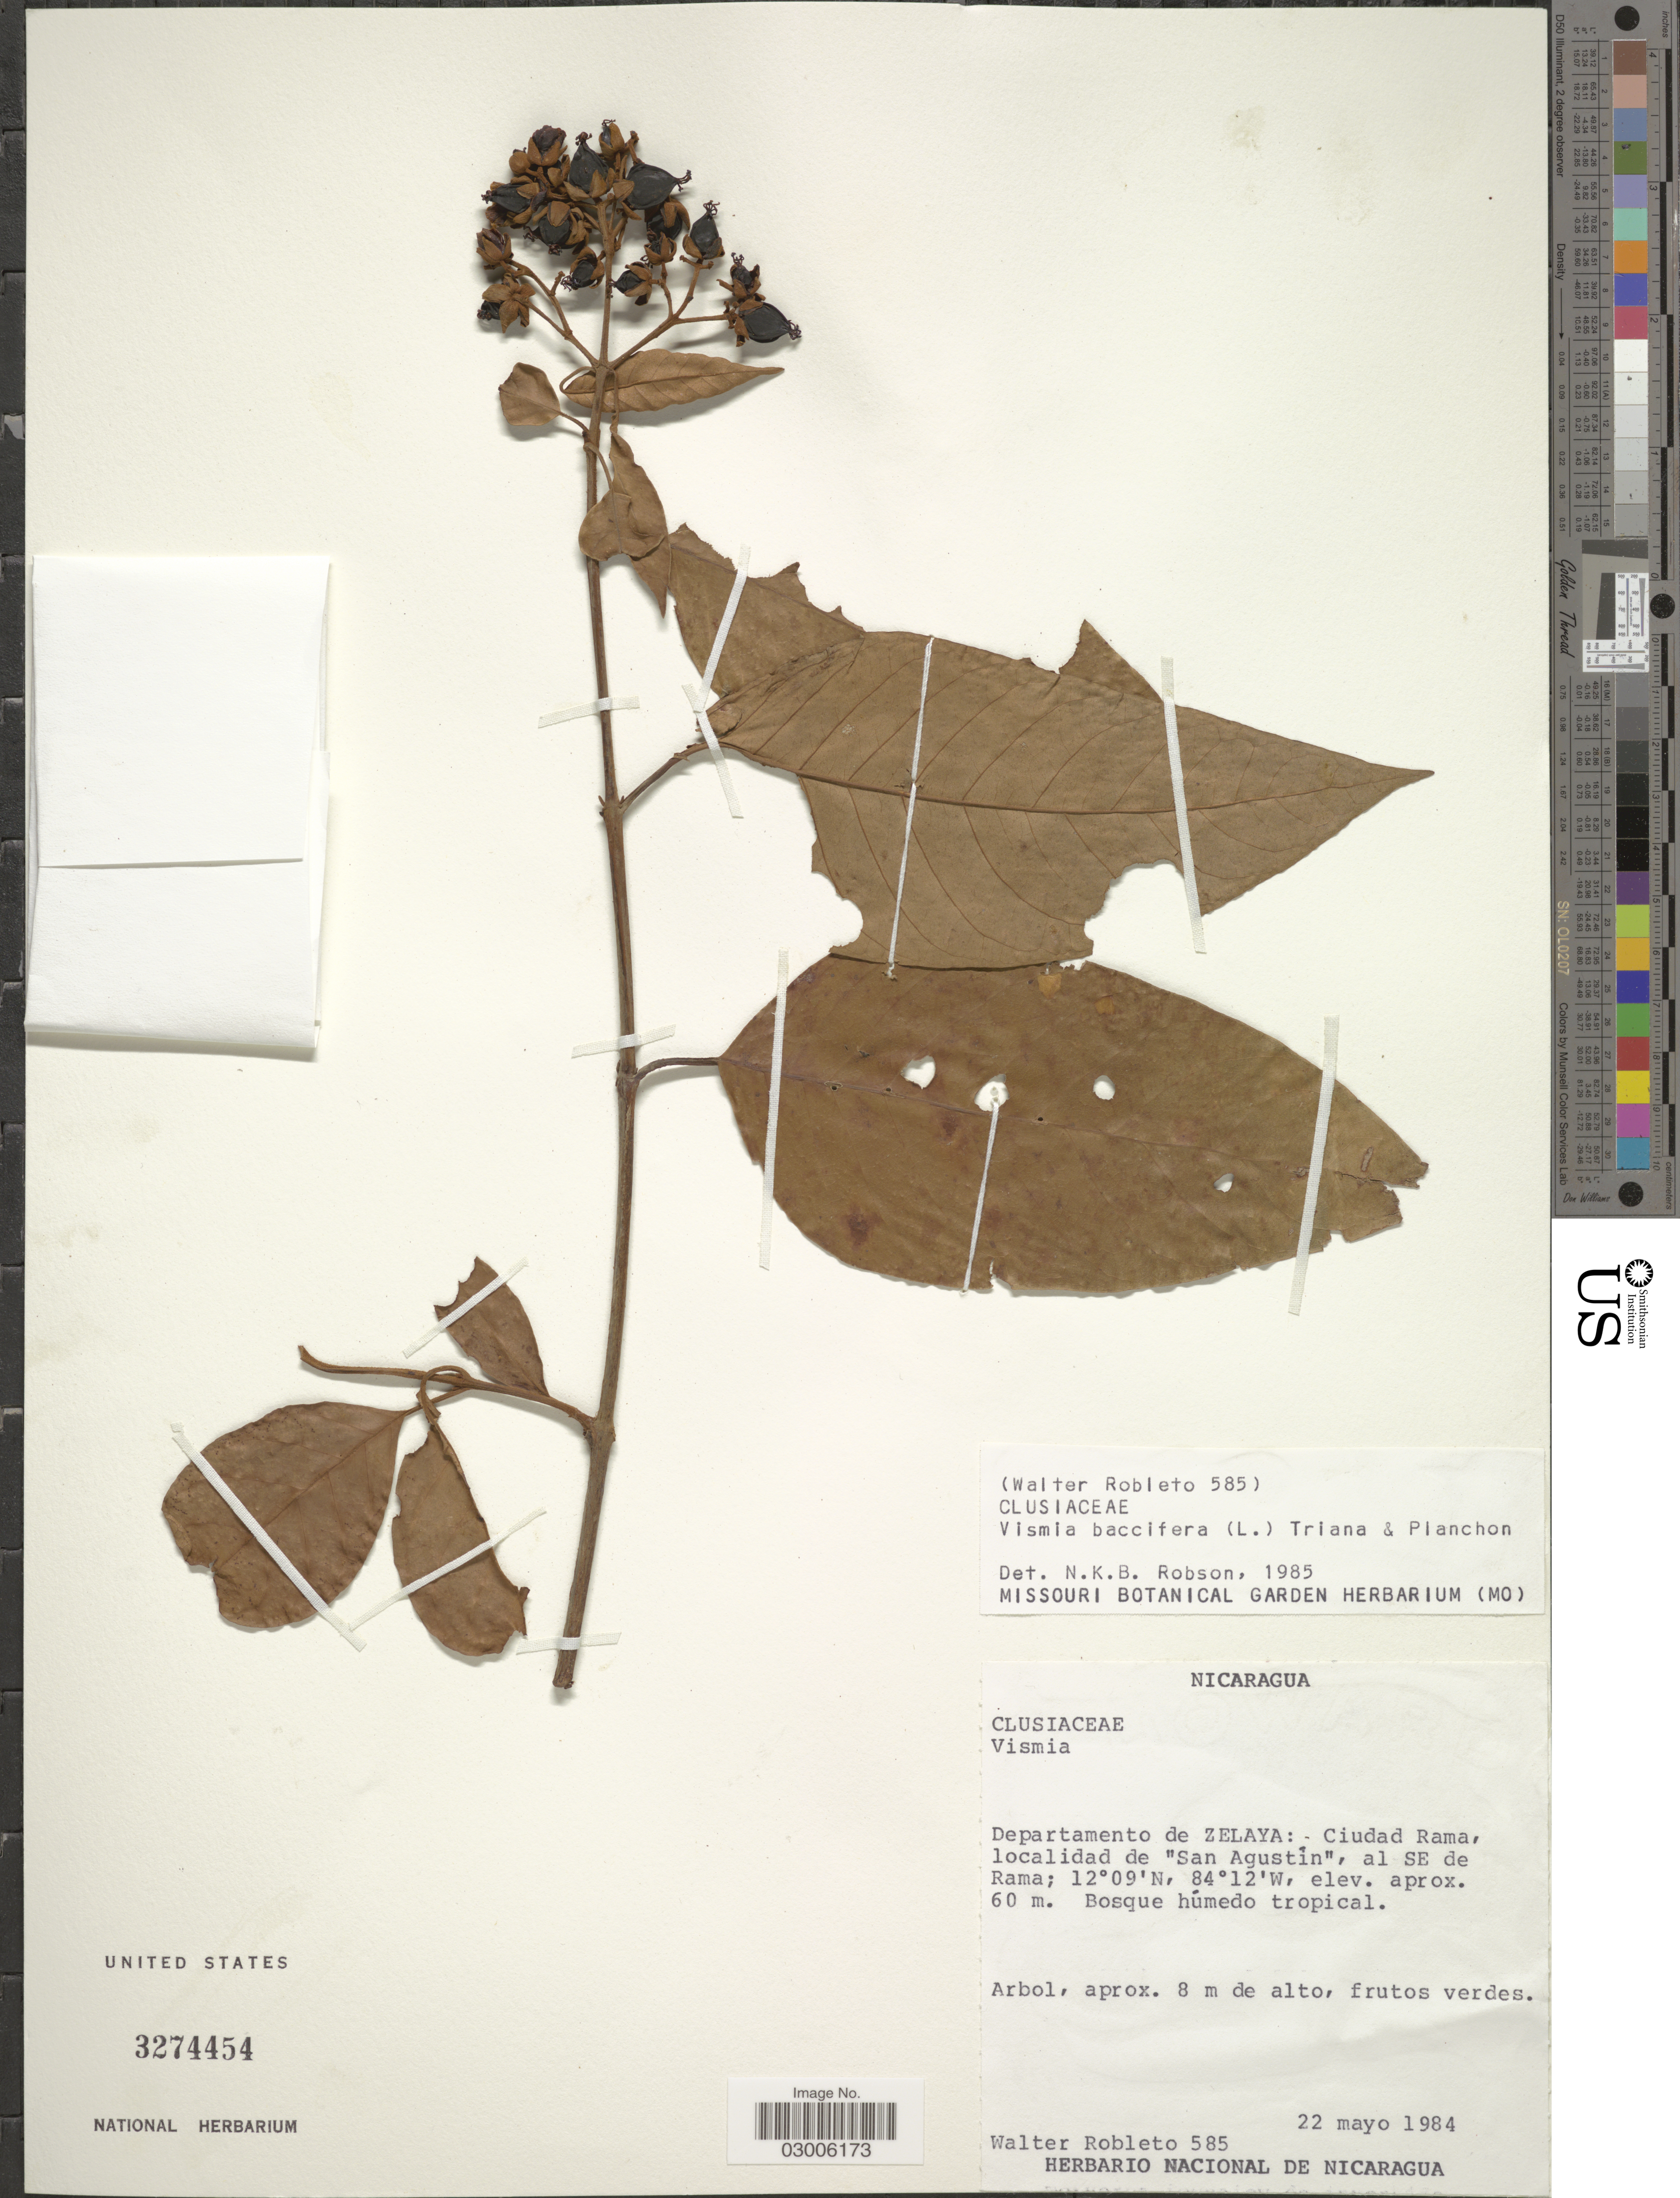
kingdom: Plantae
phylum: Tracheophyta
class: Magnoliopsida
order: Malpighiales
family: Hypericaceae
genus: Vismia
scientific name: Vismia baccifera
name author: (L.) Triana & Planch.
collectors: W. Robleto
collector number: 585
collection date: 1984-05-22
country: Nicaragua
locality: Departamento de Zelaya: Ciudad Rama, localidad de "San Agustín", al SE de Rama.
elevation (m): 60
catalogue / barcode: US 3274454